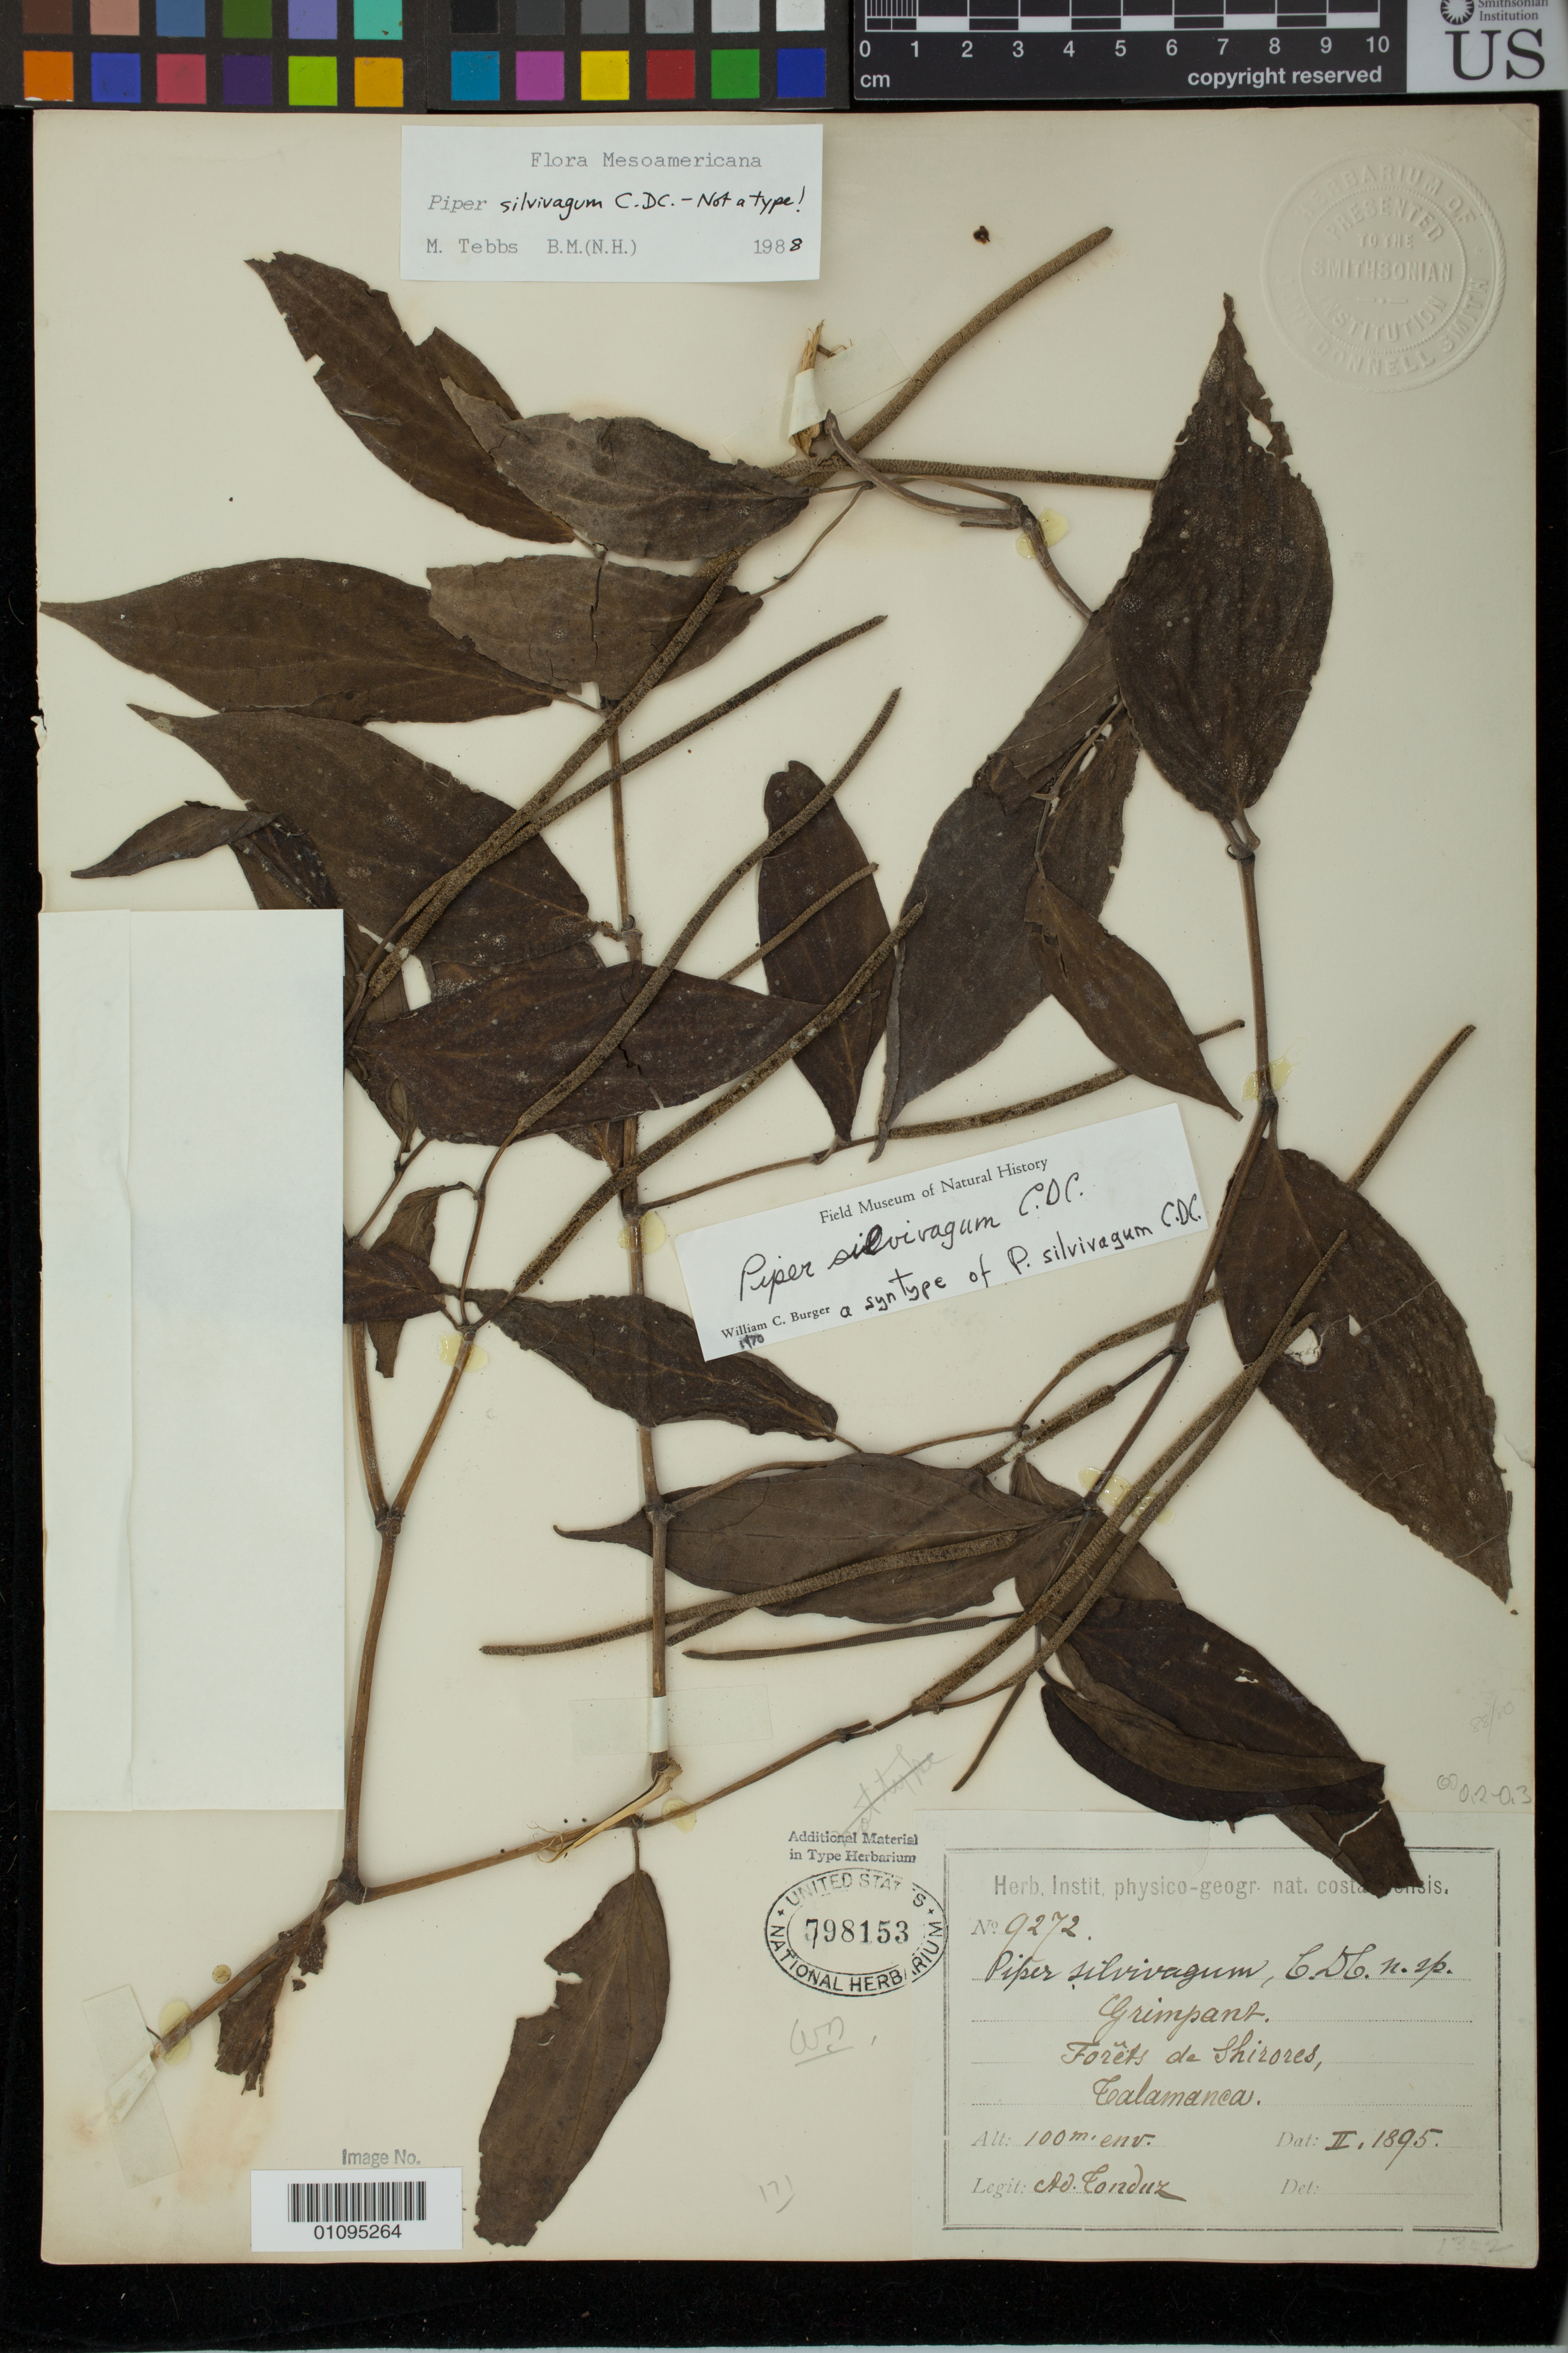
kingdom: Plantae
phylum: Tracheophyta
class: Magnoliopsida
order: Piperales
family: Piperaceae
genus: Piper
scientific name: Piper silvivagum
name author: C. DC. in Pittier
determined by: Burger, William C.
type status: Syntype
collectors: A. Tonduz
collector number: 9272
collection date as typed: Feb 1895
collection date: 1895-02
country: Costa Rica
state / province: Limón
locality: Forests of Shirores, Talamanca.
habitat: Forest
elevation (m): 100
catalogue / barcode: US 798153